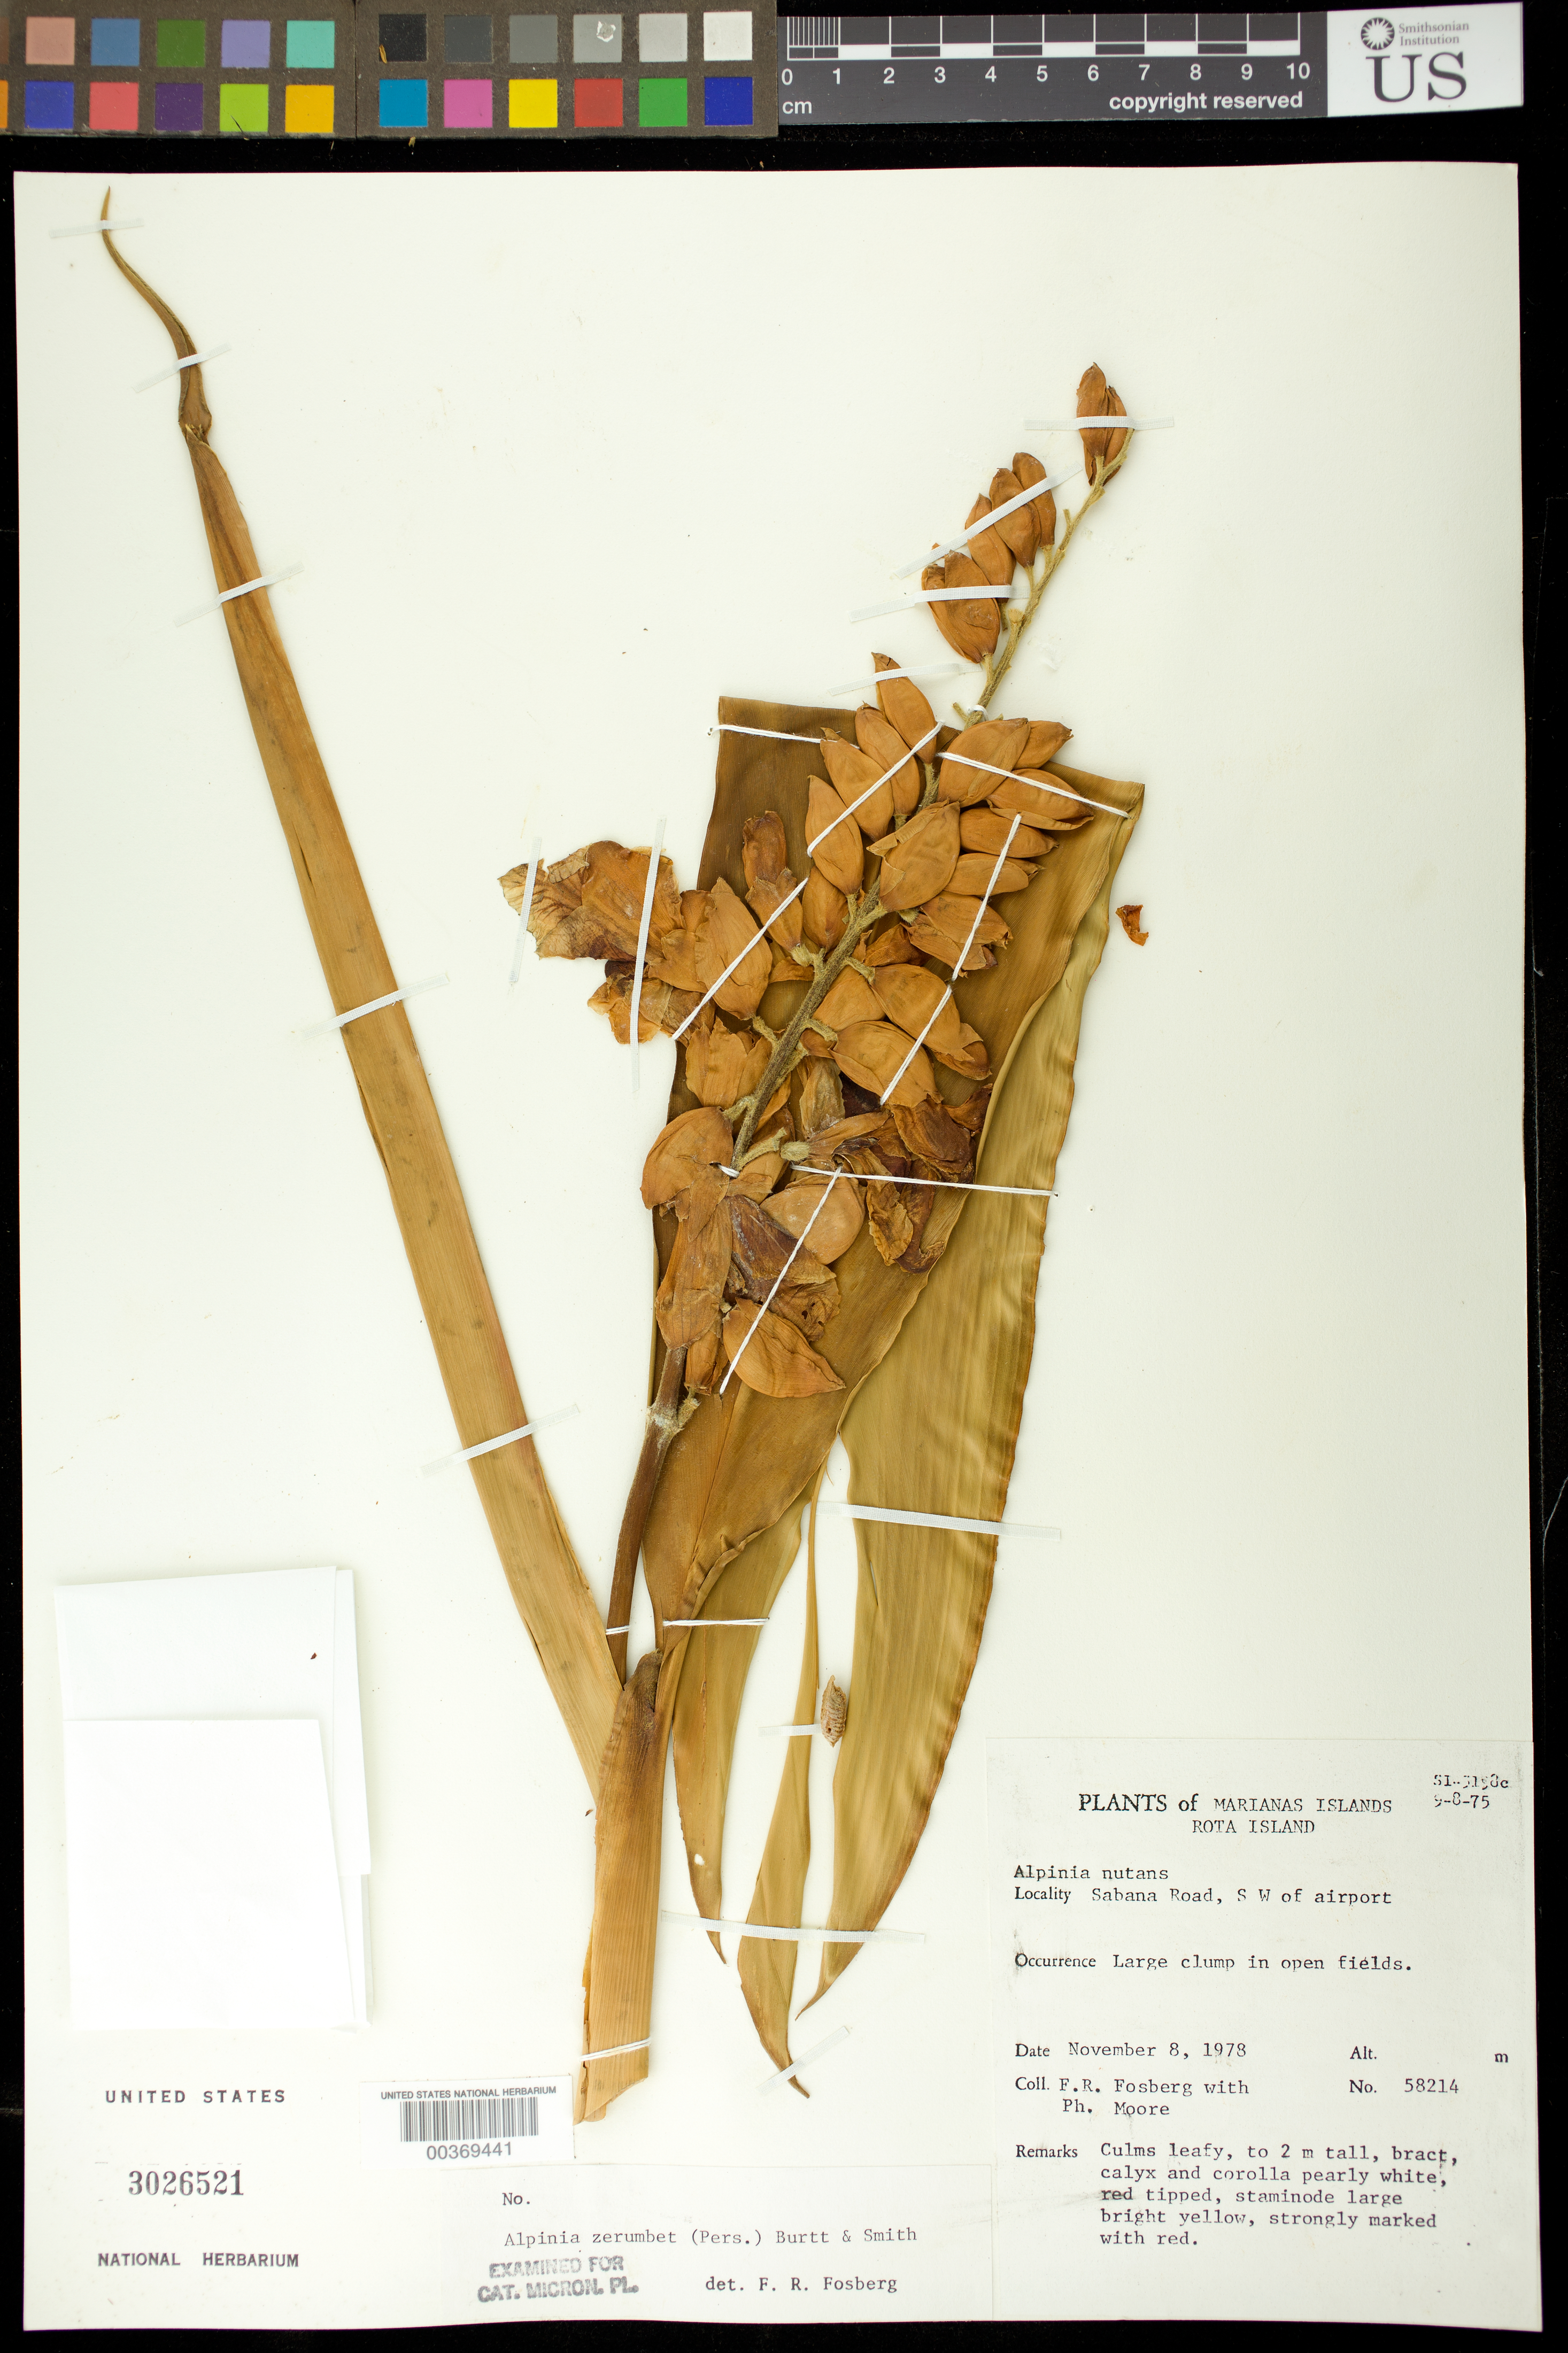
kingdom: Plantae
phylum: Tracheophyta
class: Liliopsida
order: Zingiberales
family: Zingiberaceae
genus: Alpinia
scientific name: Alpinia zerumbet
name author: (Pers.) B.L. Burtt & R.M. Sm.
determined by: Fosberg, F. R.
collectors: F. R. Fosberg & P. Moore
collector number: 58214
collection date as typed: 08 Nov 1978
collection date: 1978-11-08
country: Northern Mariana Islands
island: Rota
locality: Plants of marianas islands, sabana road, s w of airport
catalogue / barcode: US 3026521